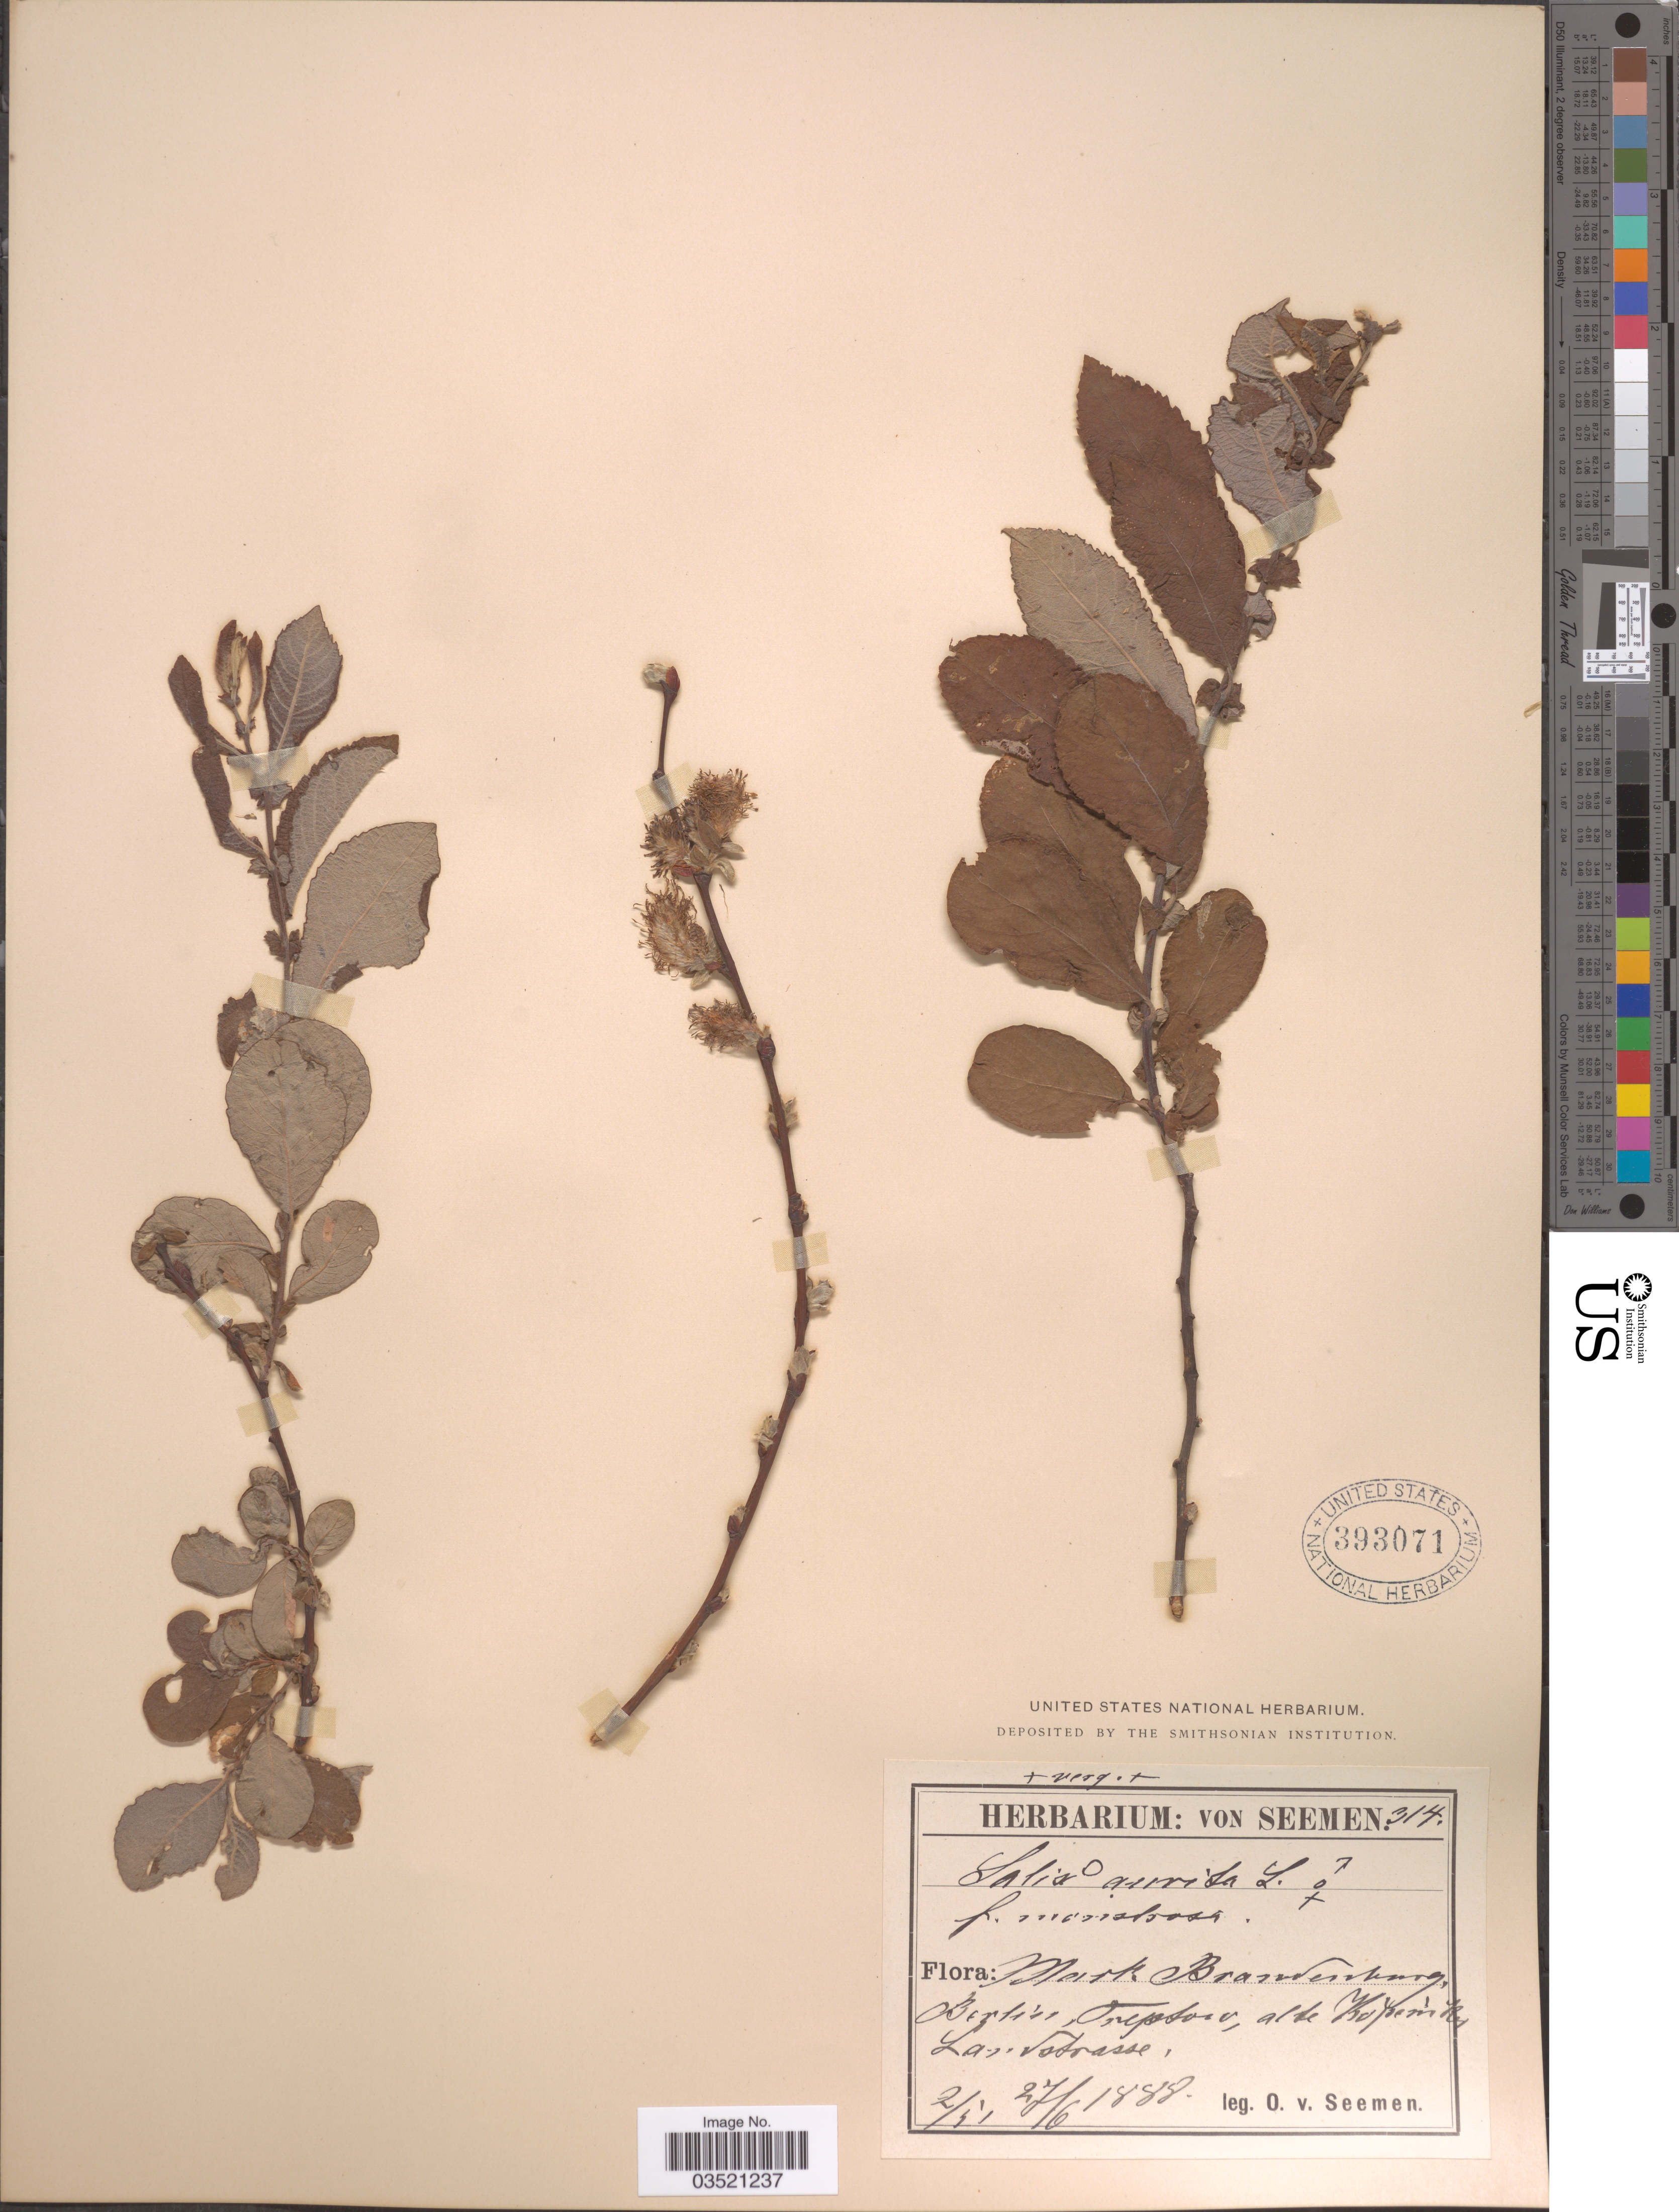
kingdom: Plantae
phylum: Tracheophyta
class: Magnoliopsida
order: Malpighiales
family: Salicaceae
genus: Salix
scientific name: Salix aurita f. monotrosa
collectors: K. O. von Seemen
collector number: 314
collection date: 1888-05-02/1888-06-27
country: Germany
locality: Mark Brandenburg, Berlin, Treptow, alte Kopeniker Landstrasse.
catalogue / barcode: US 393071